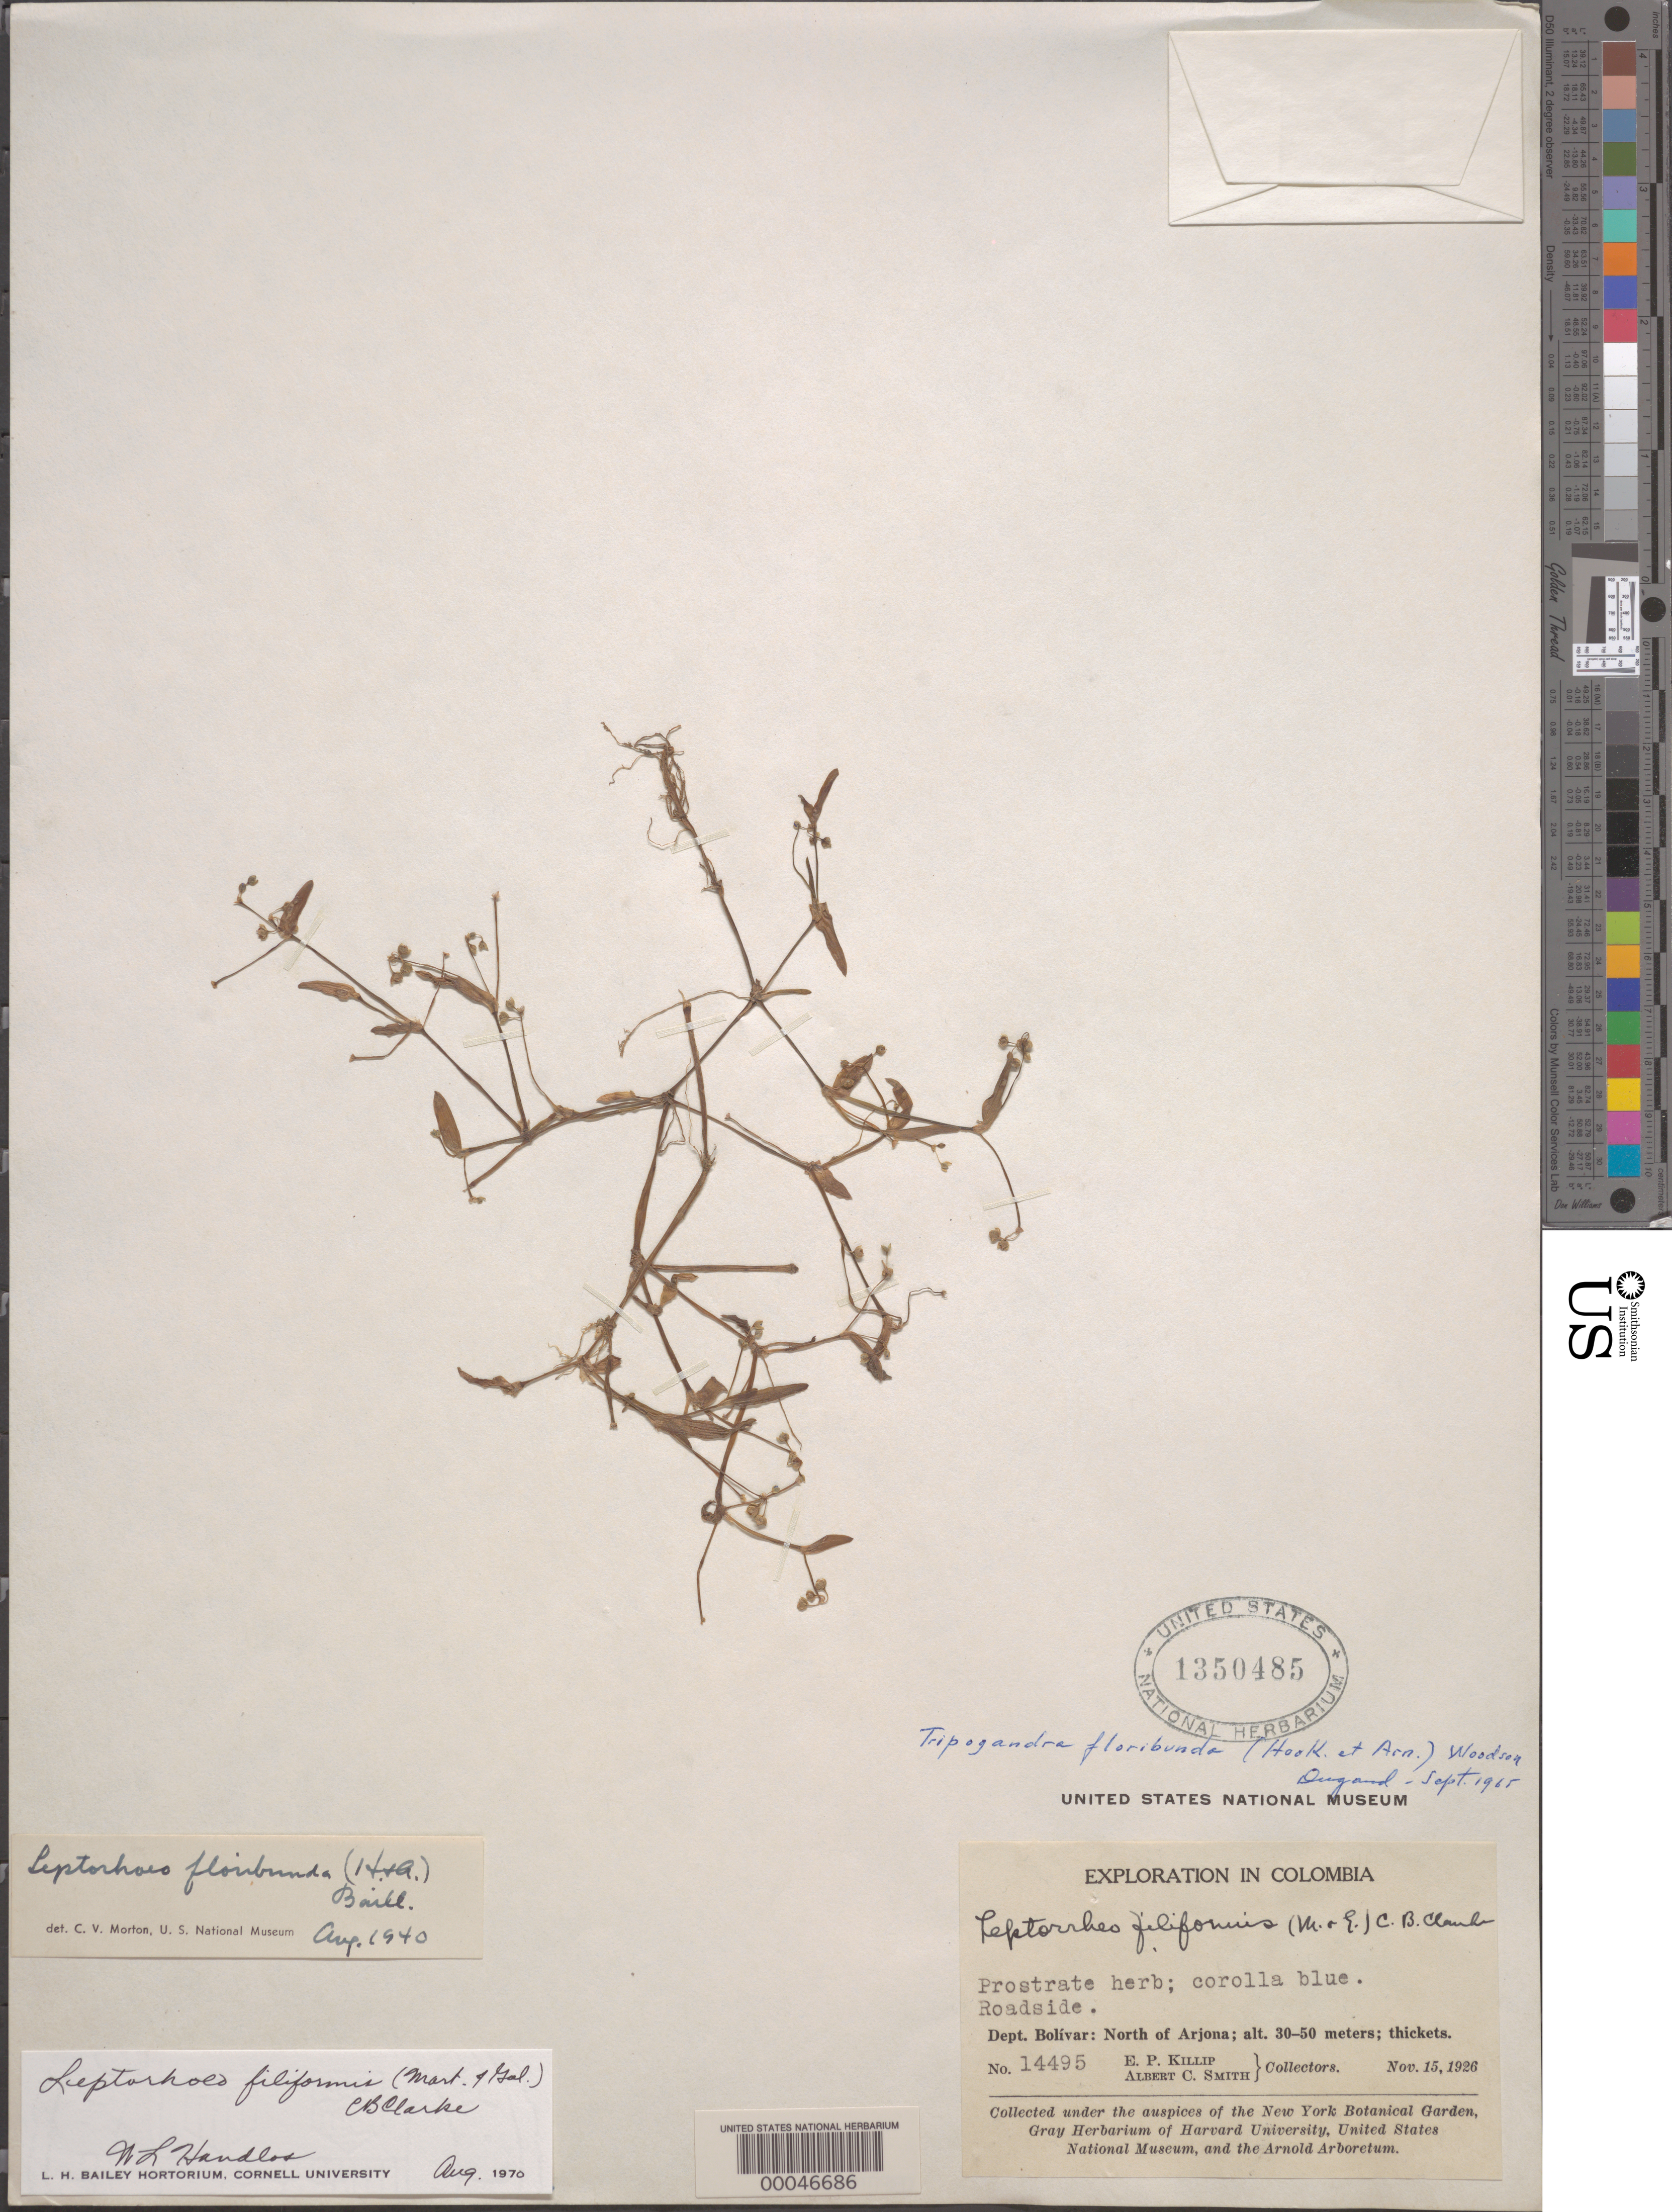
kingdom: Plantae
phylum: Tracheophyta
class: Liliopsida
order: Commelinales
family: Commelinaceae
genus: Callisia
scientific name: Callisia filiformis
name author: (M. Martens & Galeotti) D.R. Hunt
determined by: Handlos, W. L.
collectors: E. P. Killip & A. C. Smith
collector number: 14495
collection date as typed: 15 Nov 1926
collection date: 1926-11-15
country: Colombia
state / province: Bolívar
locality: N of Arjona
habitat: Roadside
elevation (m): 30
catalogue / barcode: US 1350485